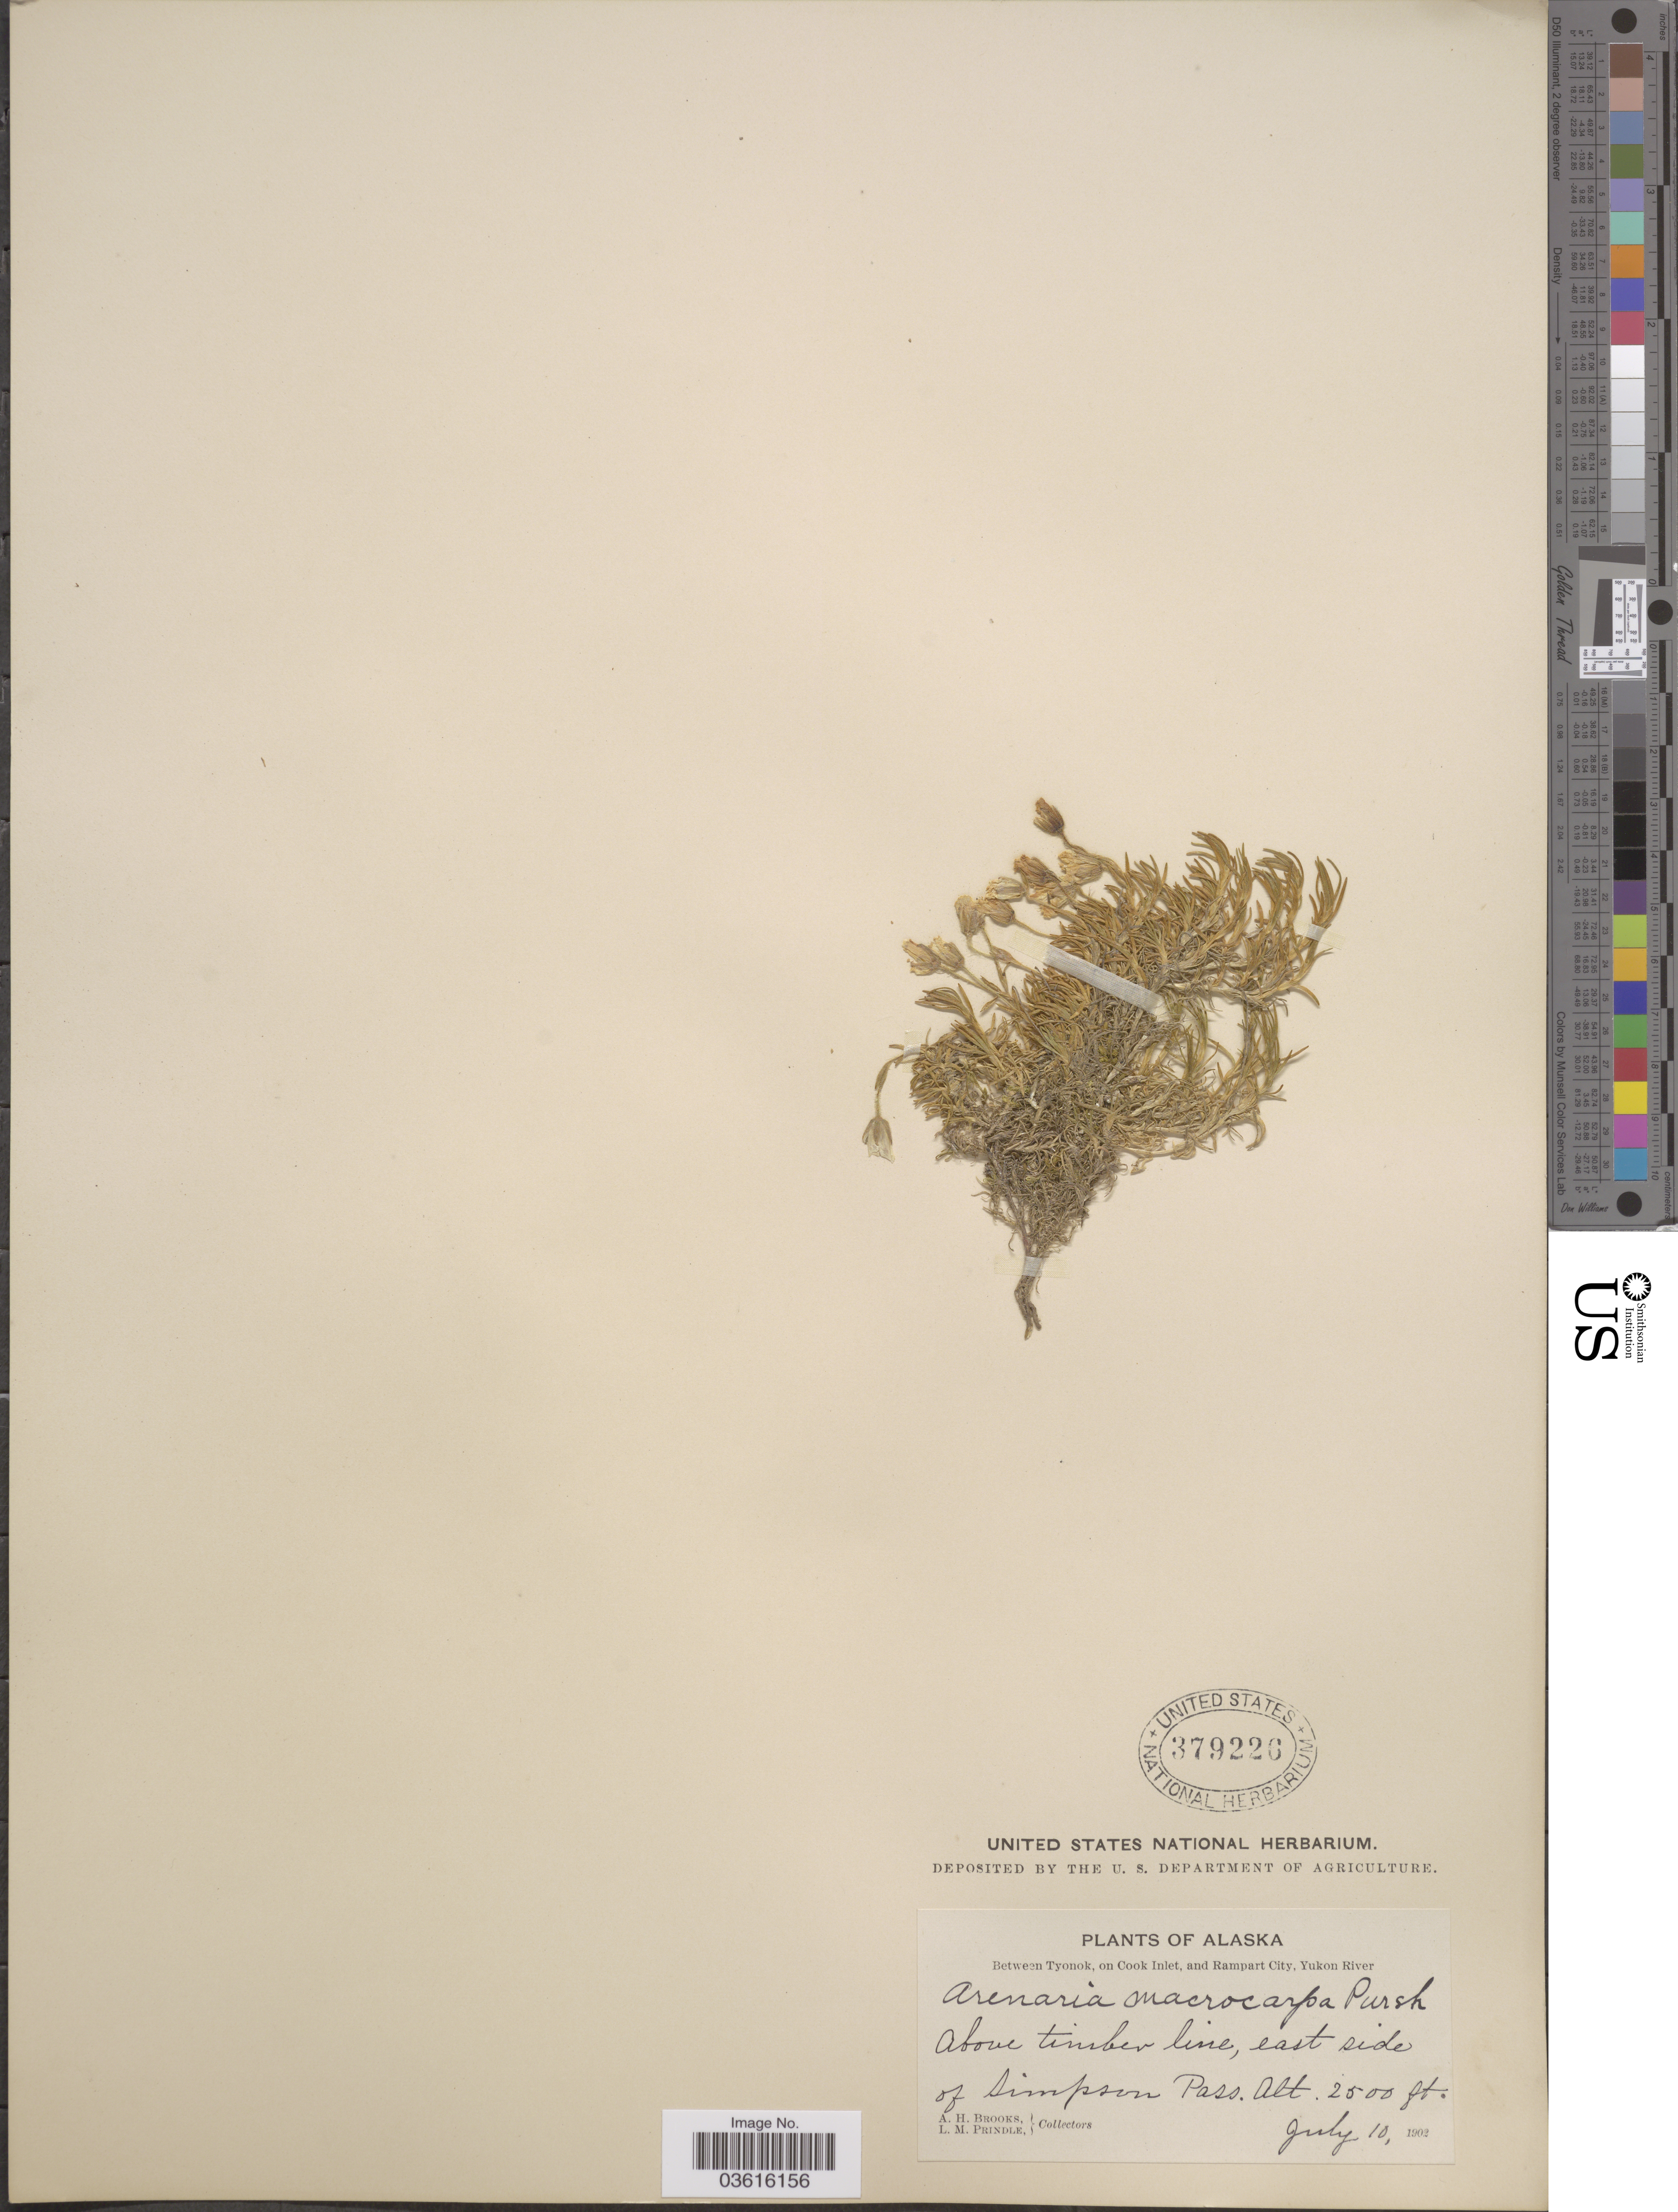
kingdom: Plantae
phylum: Tracheophyta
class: Magnoliopsida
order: Caryophyllales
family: Caryophyllaceae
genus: Pseudocherleria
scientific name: Pseudocherleria macrocarpa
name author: (Pursh) Dillenb. & Kadereit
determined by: U.S. National Herbarium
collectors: A. Brooks & L. Prindle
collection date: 1902-07-10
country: United States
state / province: Alaska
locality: Between Tyonok, on Cook Inlet, and Rampart City, Yukon River. Above timber line, east side of Simpson Pass.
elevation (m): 762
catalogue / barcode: US 379226